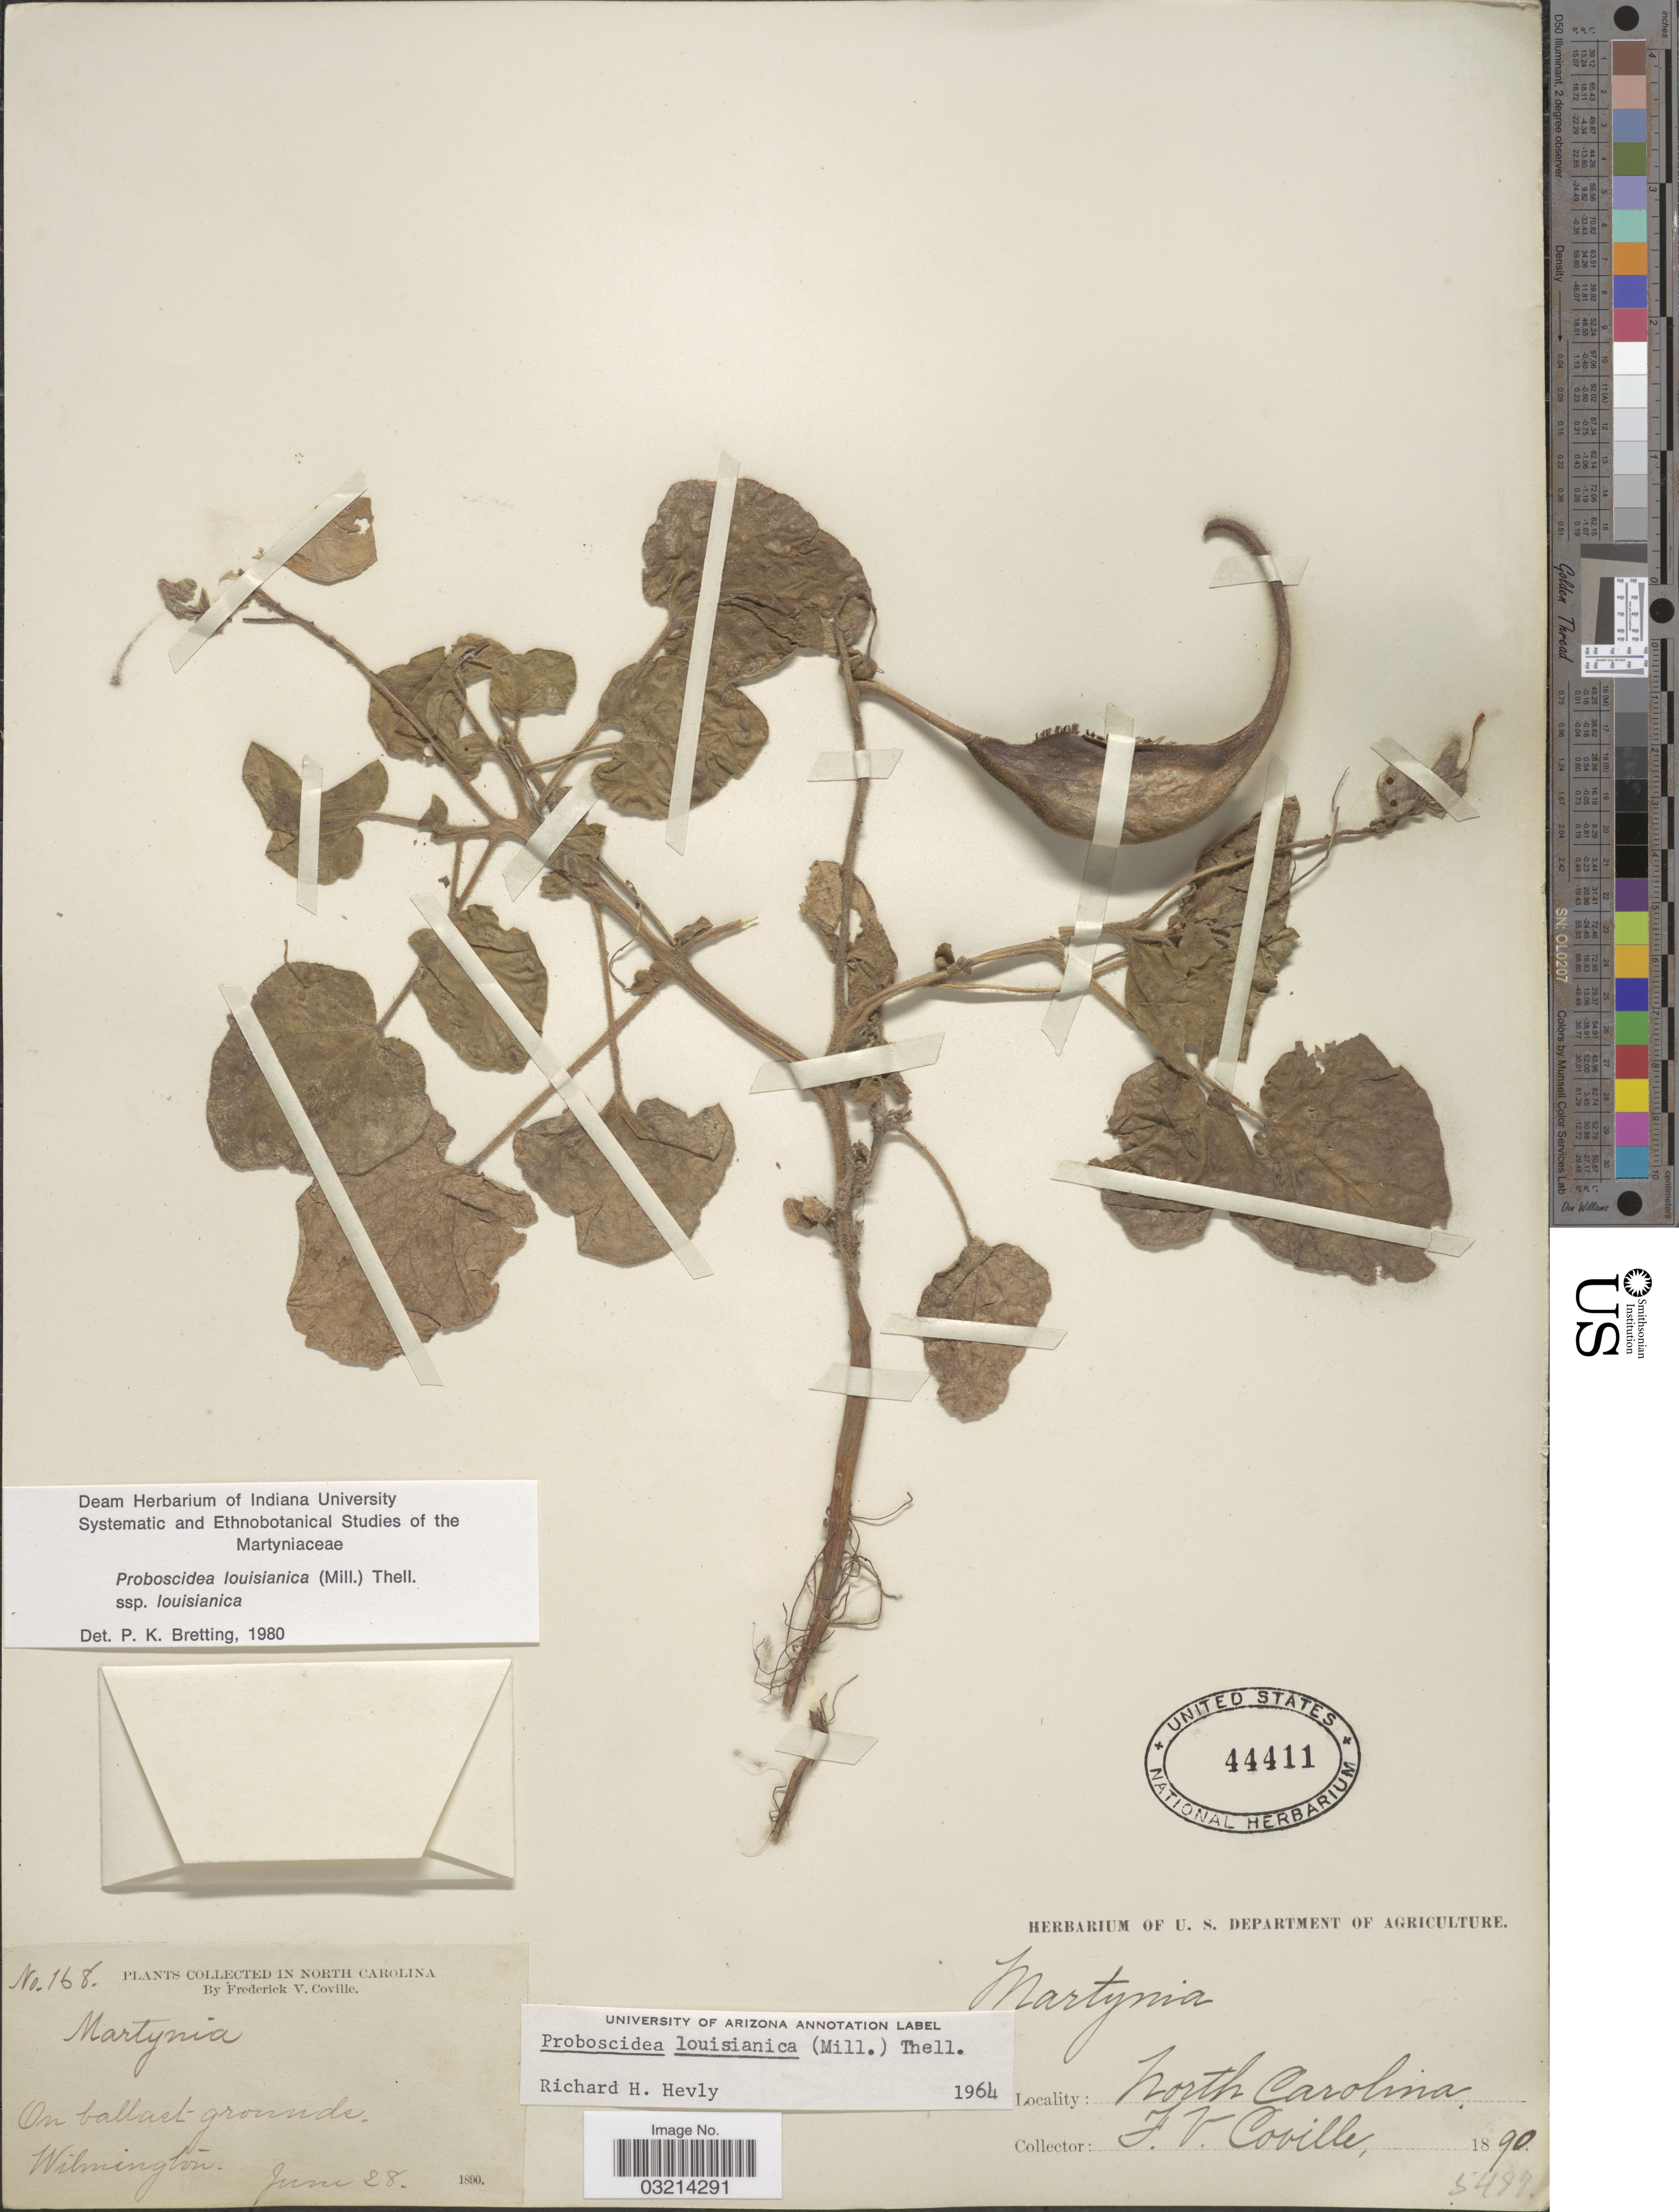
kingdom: Plantae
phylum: Tracheophyta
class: Magnoliopsida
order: Lamiales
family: Martyniaceae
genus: Proboscidea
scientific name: Proboscidea louisianica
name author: Thell.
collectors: F. V. Coville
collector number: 168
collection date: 1890-06-28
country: United States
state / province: North Carolina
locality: Wilmington.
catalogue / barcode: US 44411